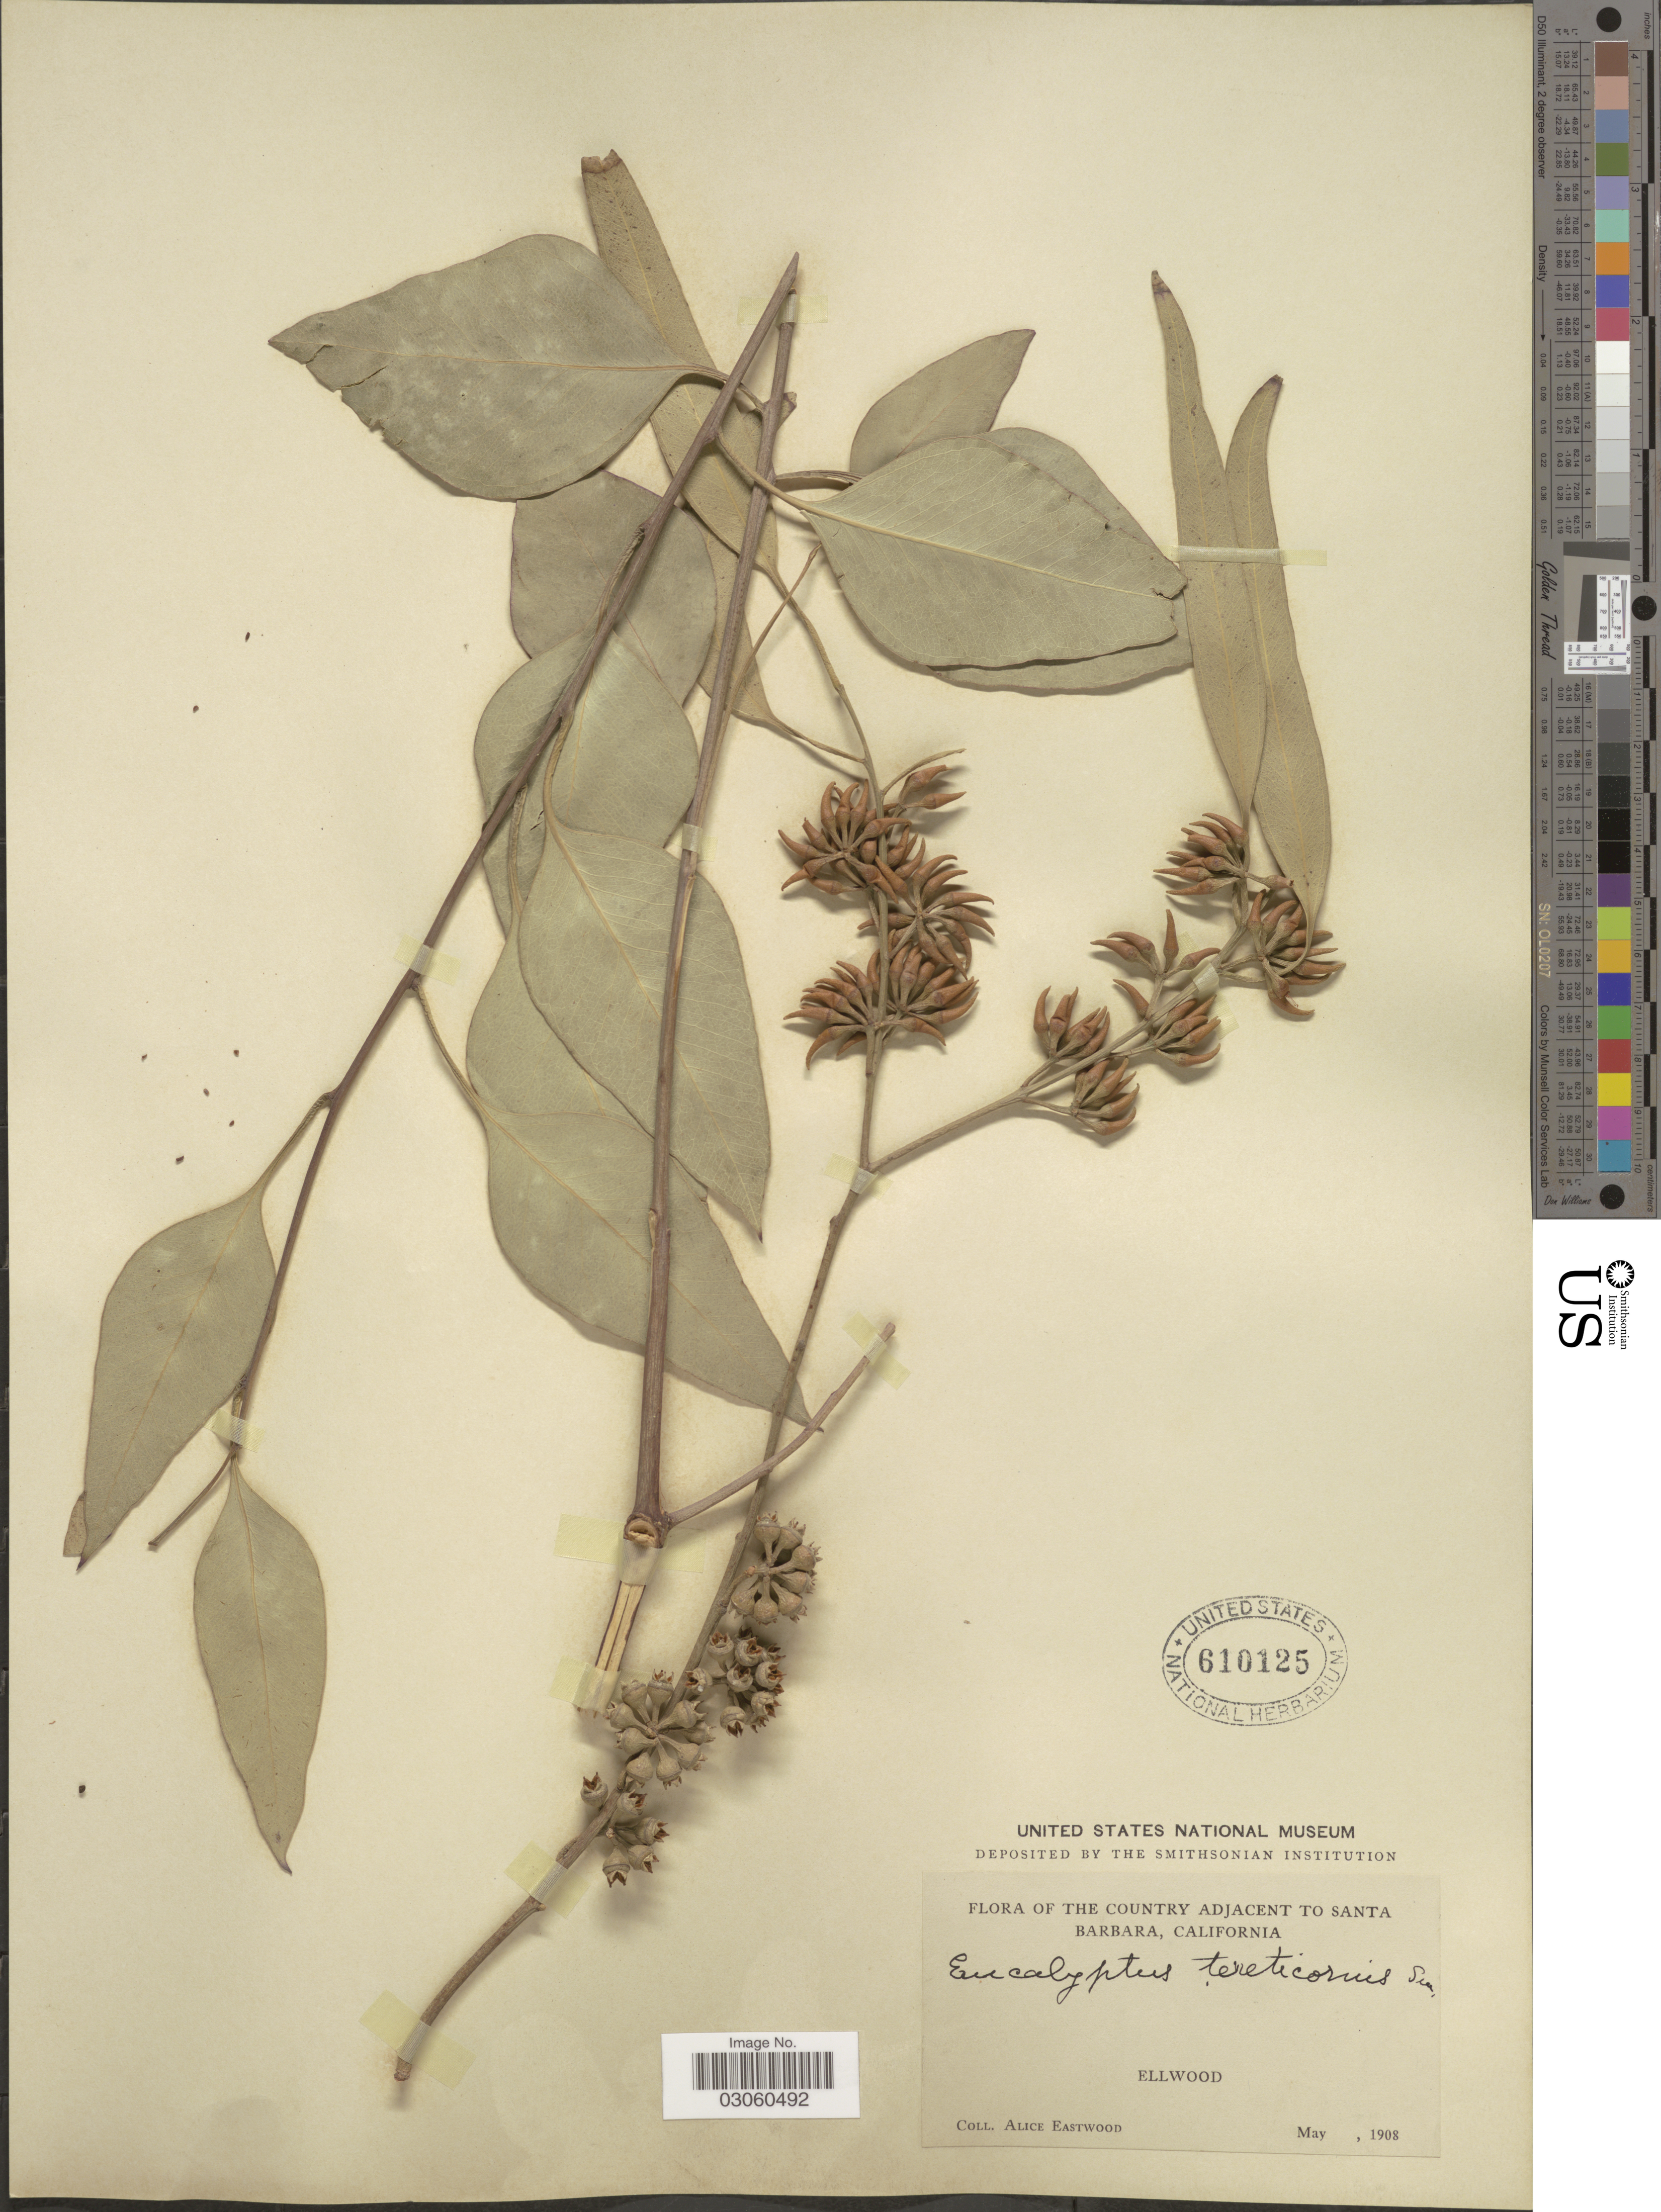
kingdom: Plantae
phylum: Tracheophyta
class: Magnoliopsida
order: Myrtales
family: Myrtaceae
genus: Eucalyptus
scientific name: Eucalyptus tereticornis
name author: Sm.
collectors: A. Eastwood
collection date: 1908-05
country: United States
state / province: California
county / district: Santa Barbara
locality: Country adjacent to Santa Barbara. Ellwood.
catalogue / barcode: US 610125